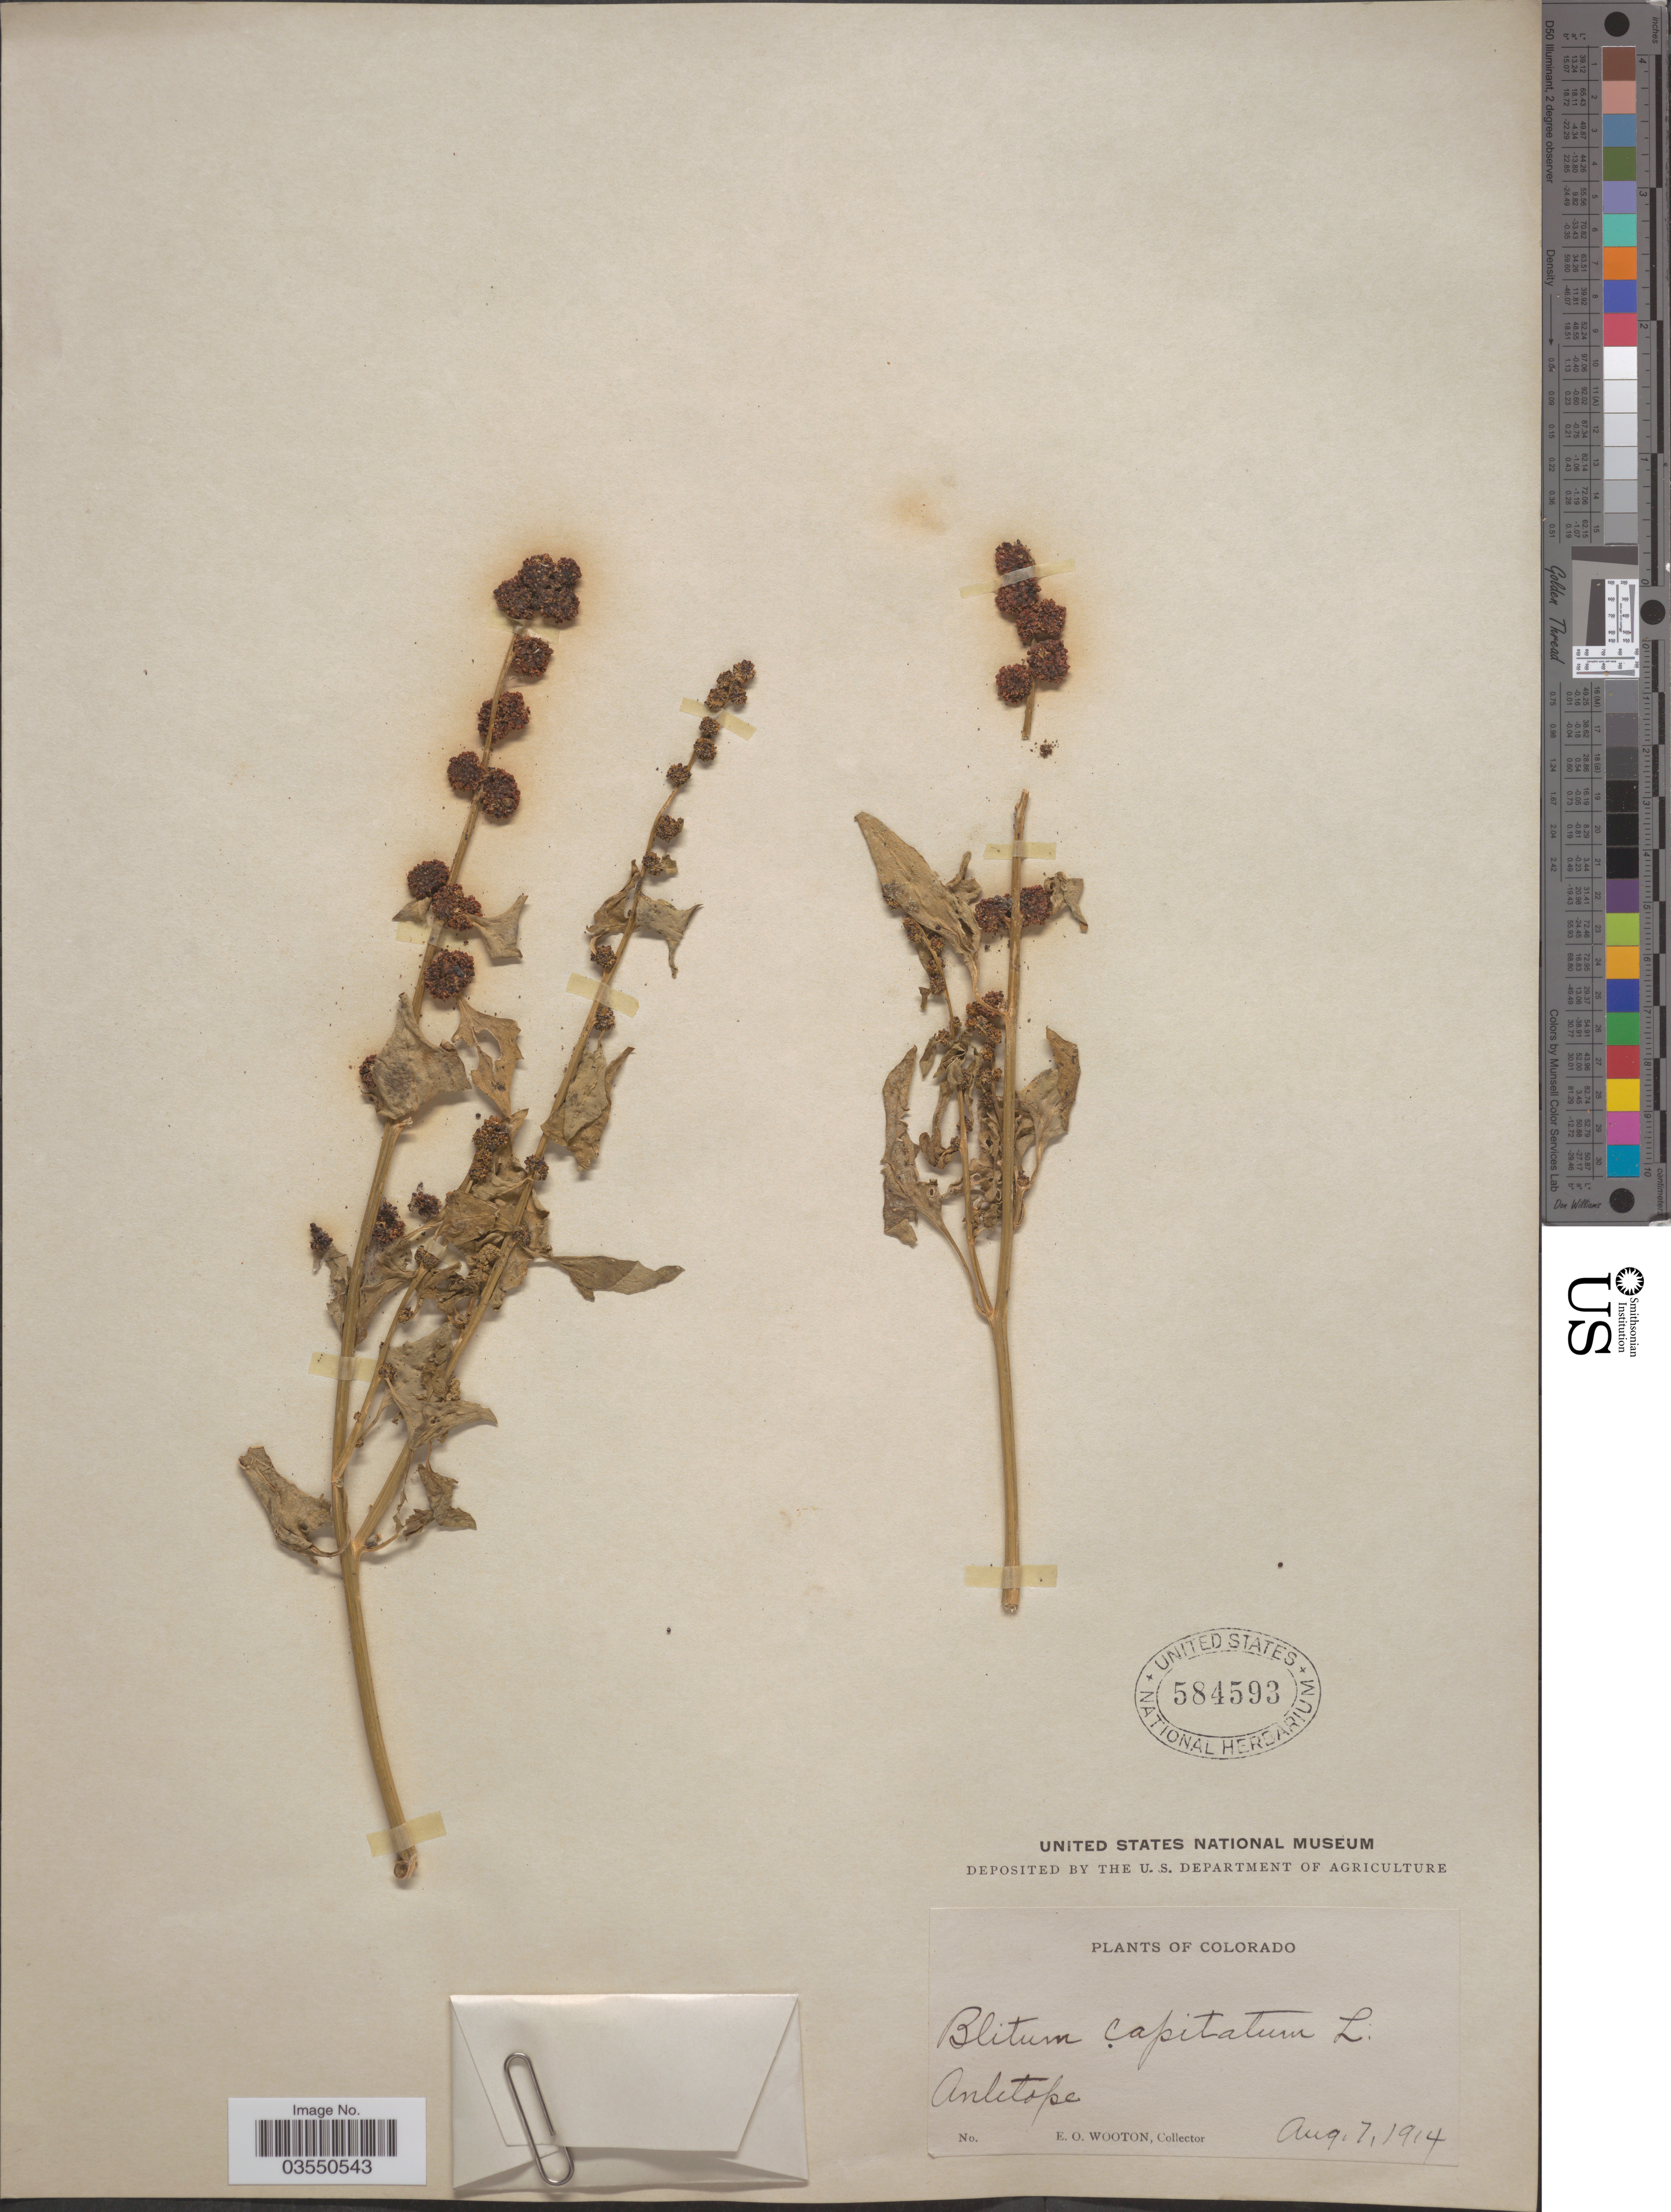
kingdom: Plantae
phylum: Tracheophyta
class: Magnoliopsida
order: Caryophyllales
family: Amaranthaceae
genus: Blitum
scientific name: Blitum capitatum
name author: L.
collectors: E. O. Wooton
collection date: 1914-08-07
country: United States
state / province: Colorado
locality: Anletope.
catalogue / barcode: US 584593